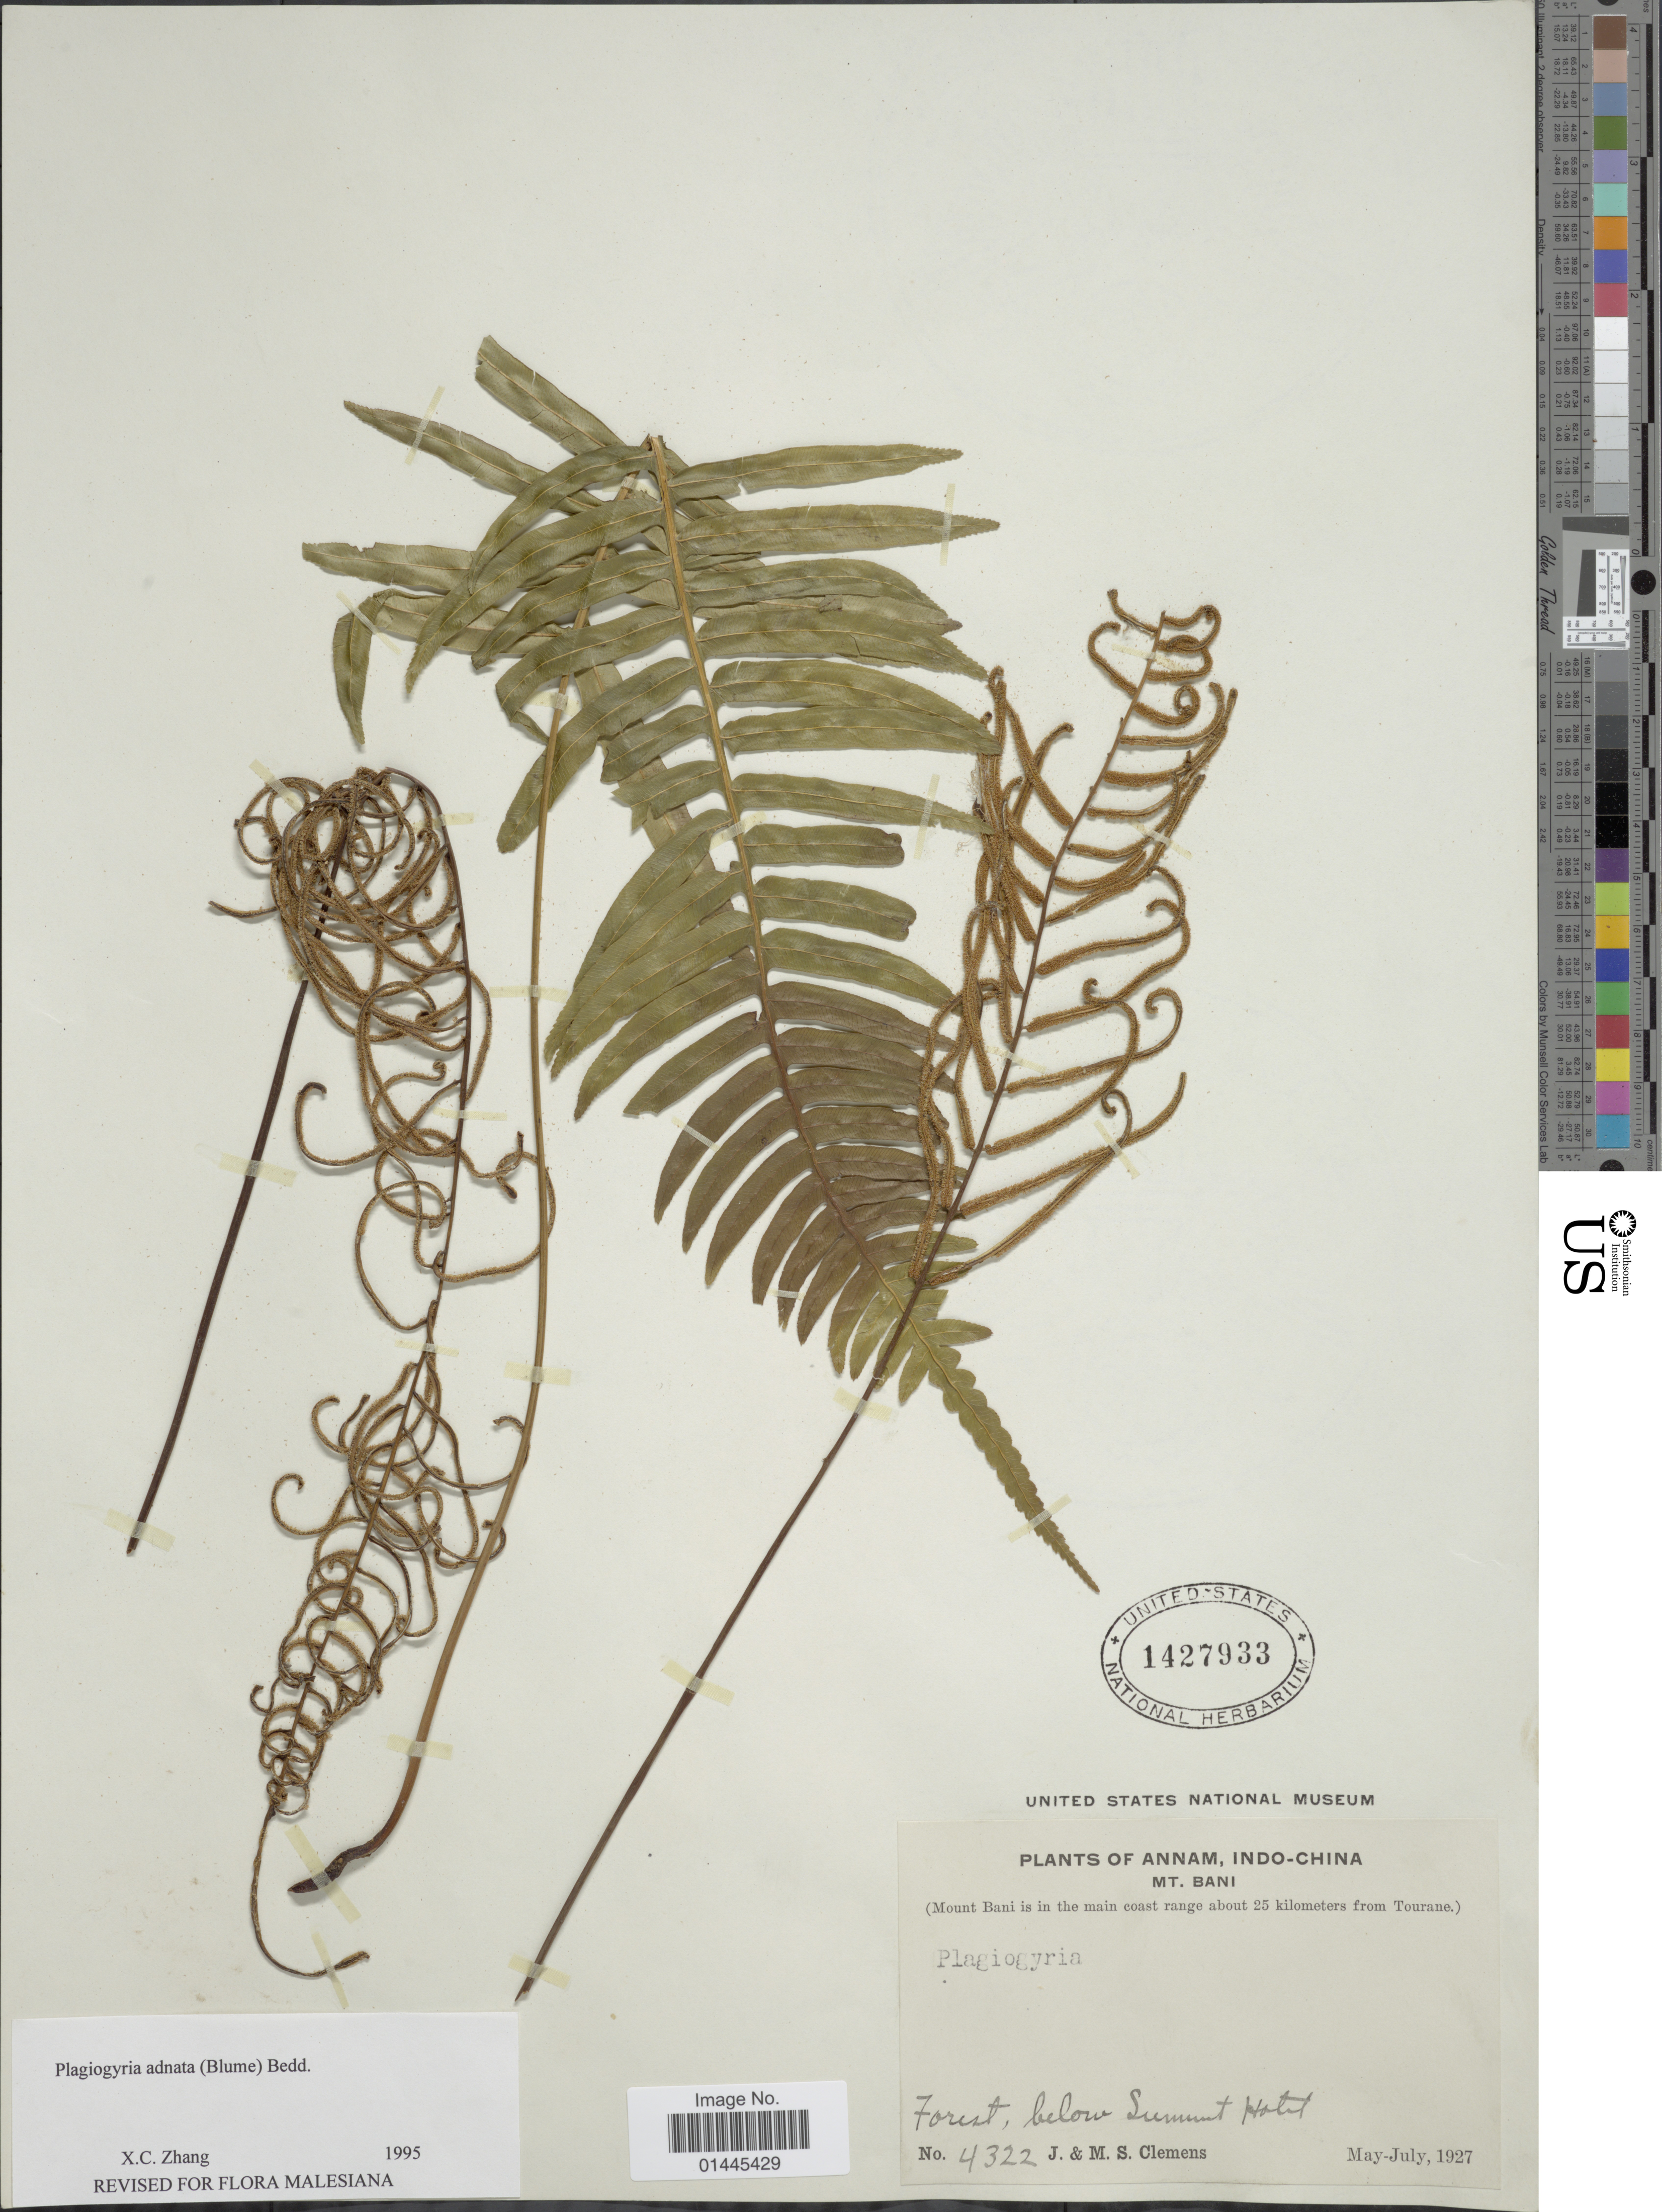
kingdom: Plantae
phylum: Tracheophyta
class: Polypodiopsida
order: Cyatheales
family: Plagiogyriaceae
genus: Plagiogyria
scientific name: Plagiogyria pycnophylla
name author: (Kunze) Mett.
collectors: J. Clemens & M. S. Clemens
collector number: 4322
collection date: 1927-05/1927-07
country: Vietnam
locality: Annam, Indo-China, Mt. Bani (Mount Bani is in the main coast range about 25 kilometers from Tourane.), below Summit Hatit [interpreted].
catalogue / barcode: US 1427933